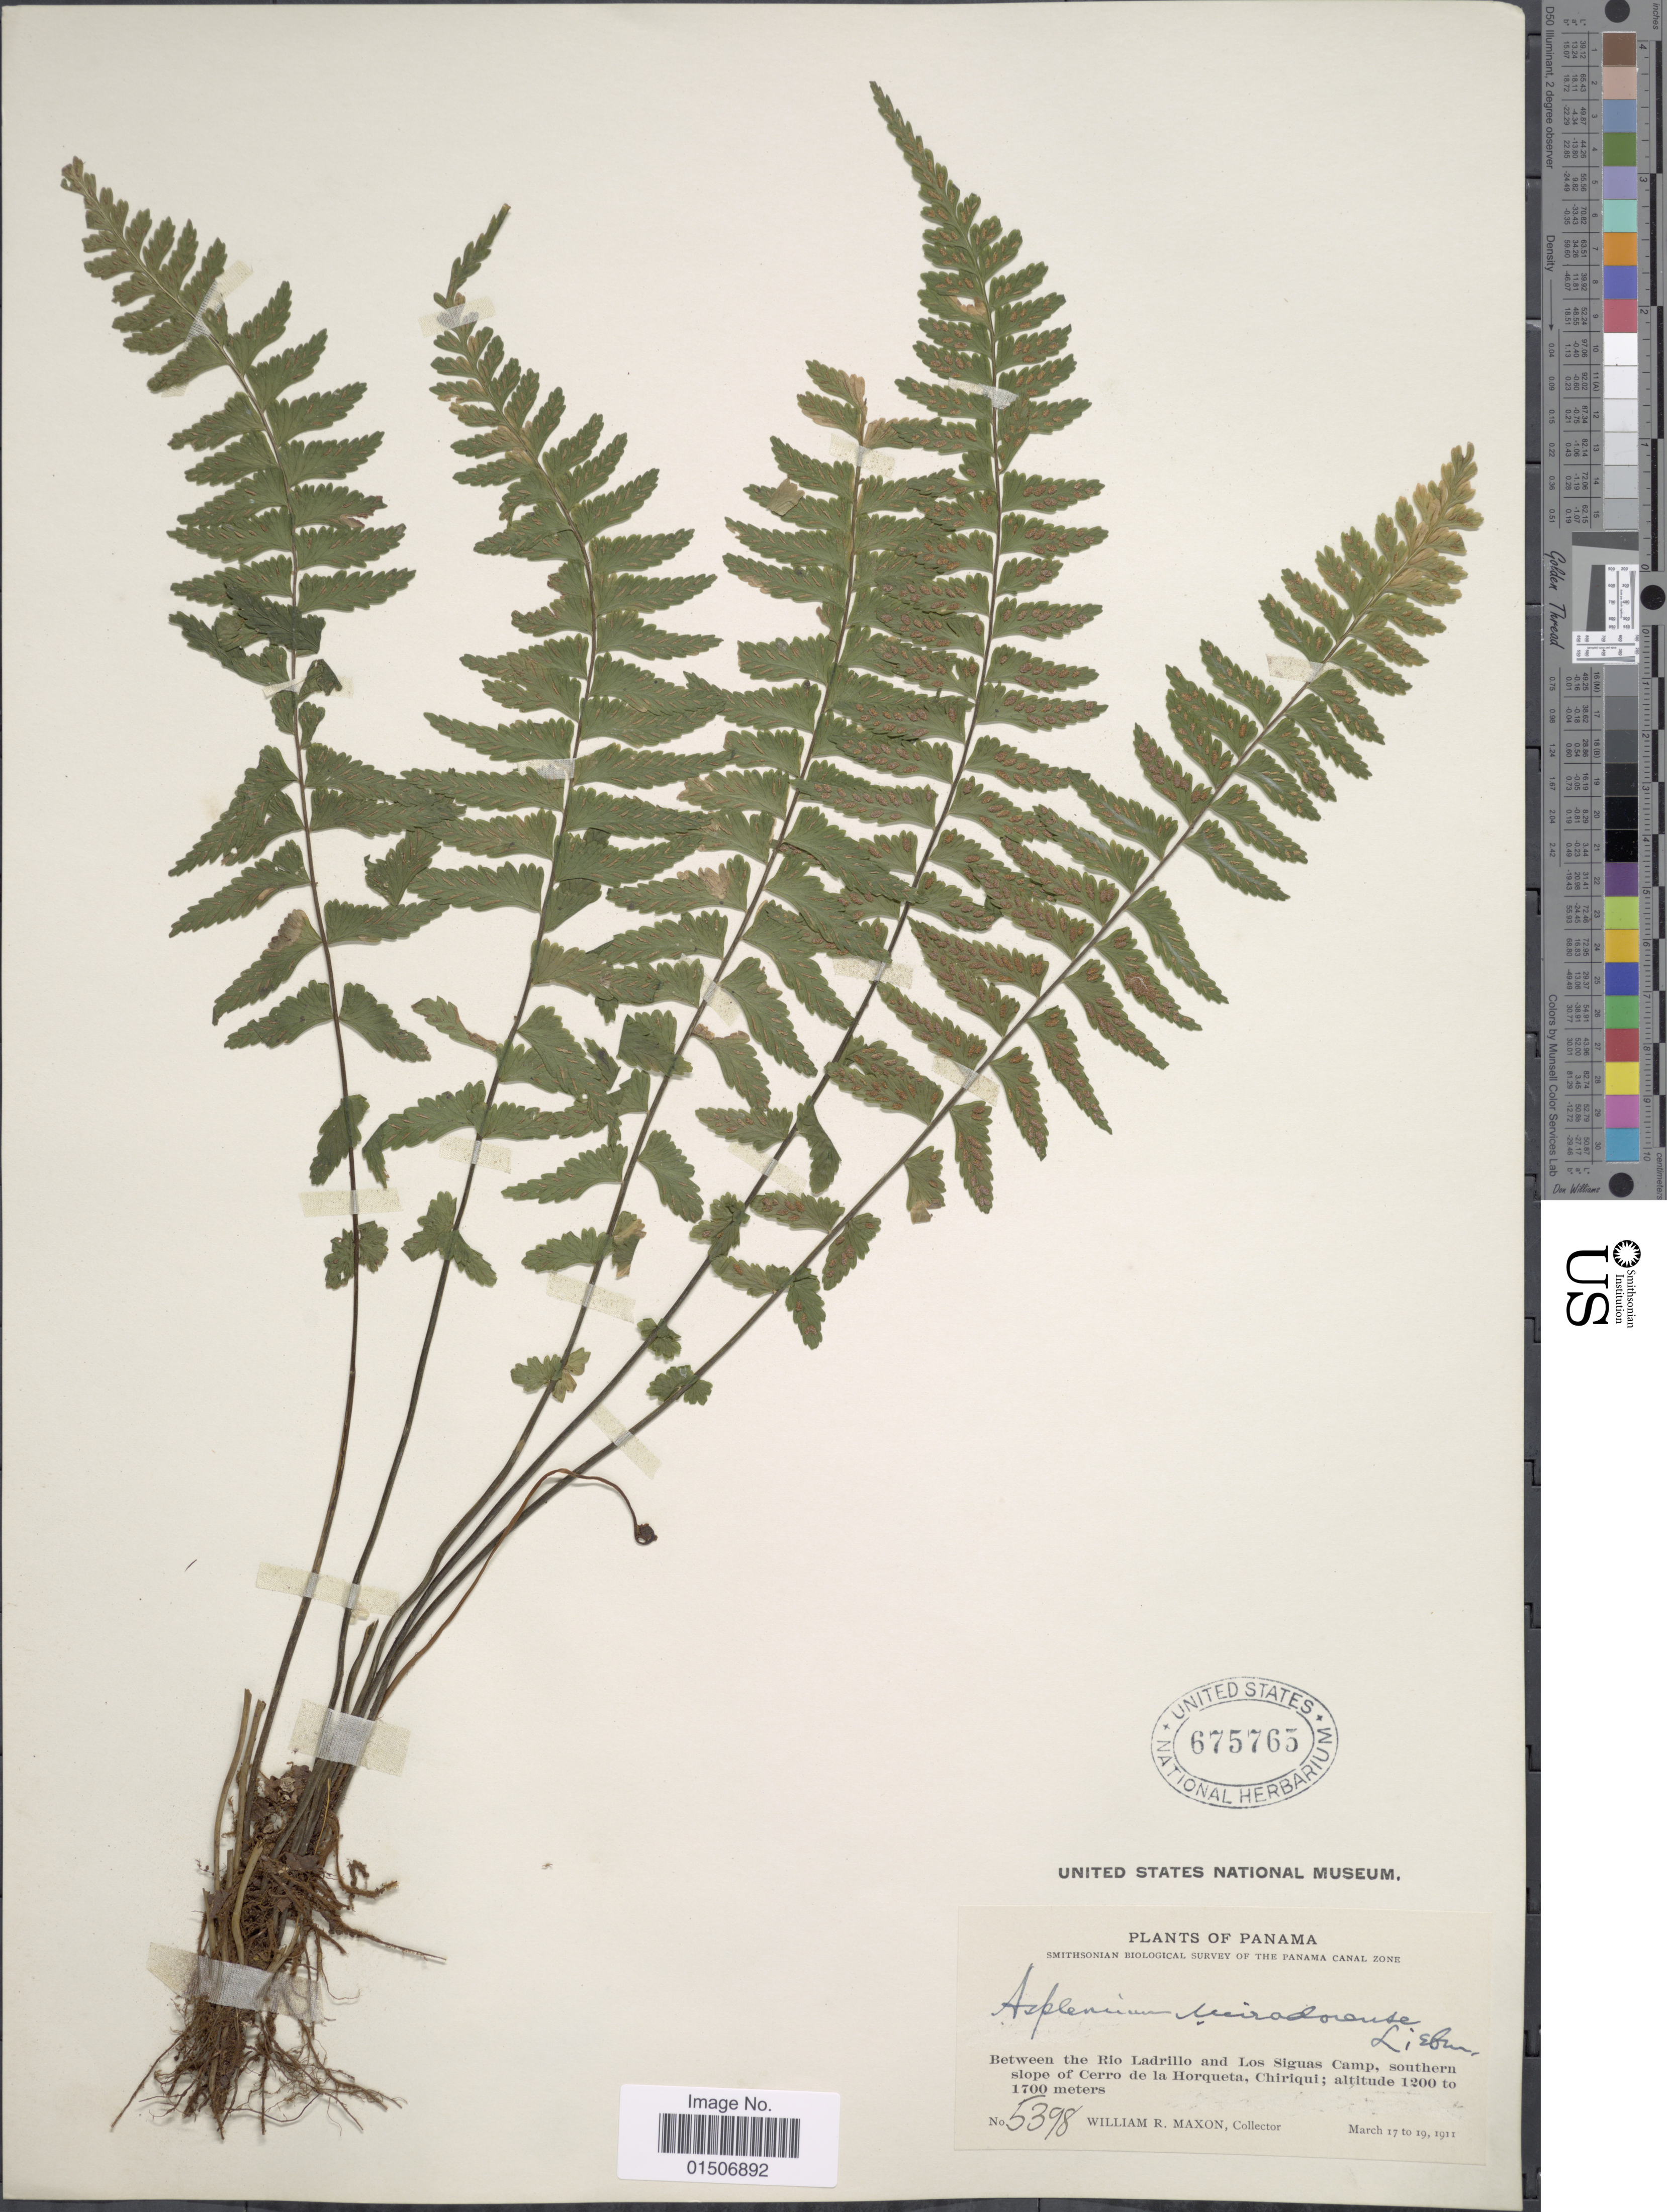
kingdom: Plantae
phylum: Tracheophyta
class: Polypodiopsida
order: Polypodiales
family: Aspleniaceae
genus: Asplenium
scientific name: Asplenium miradorense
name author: Liebm.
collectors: W. R. Maxon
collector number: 5398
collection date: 1911-03-17/1911-03-19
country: Panama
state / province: Chiriqui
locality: Between the Rio Ladrillo and Los Siguas Camp, southern slope of Cerro de la Horqueta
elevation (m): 1200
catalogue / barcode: US 675765